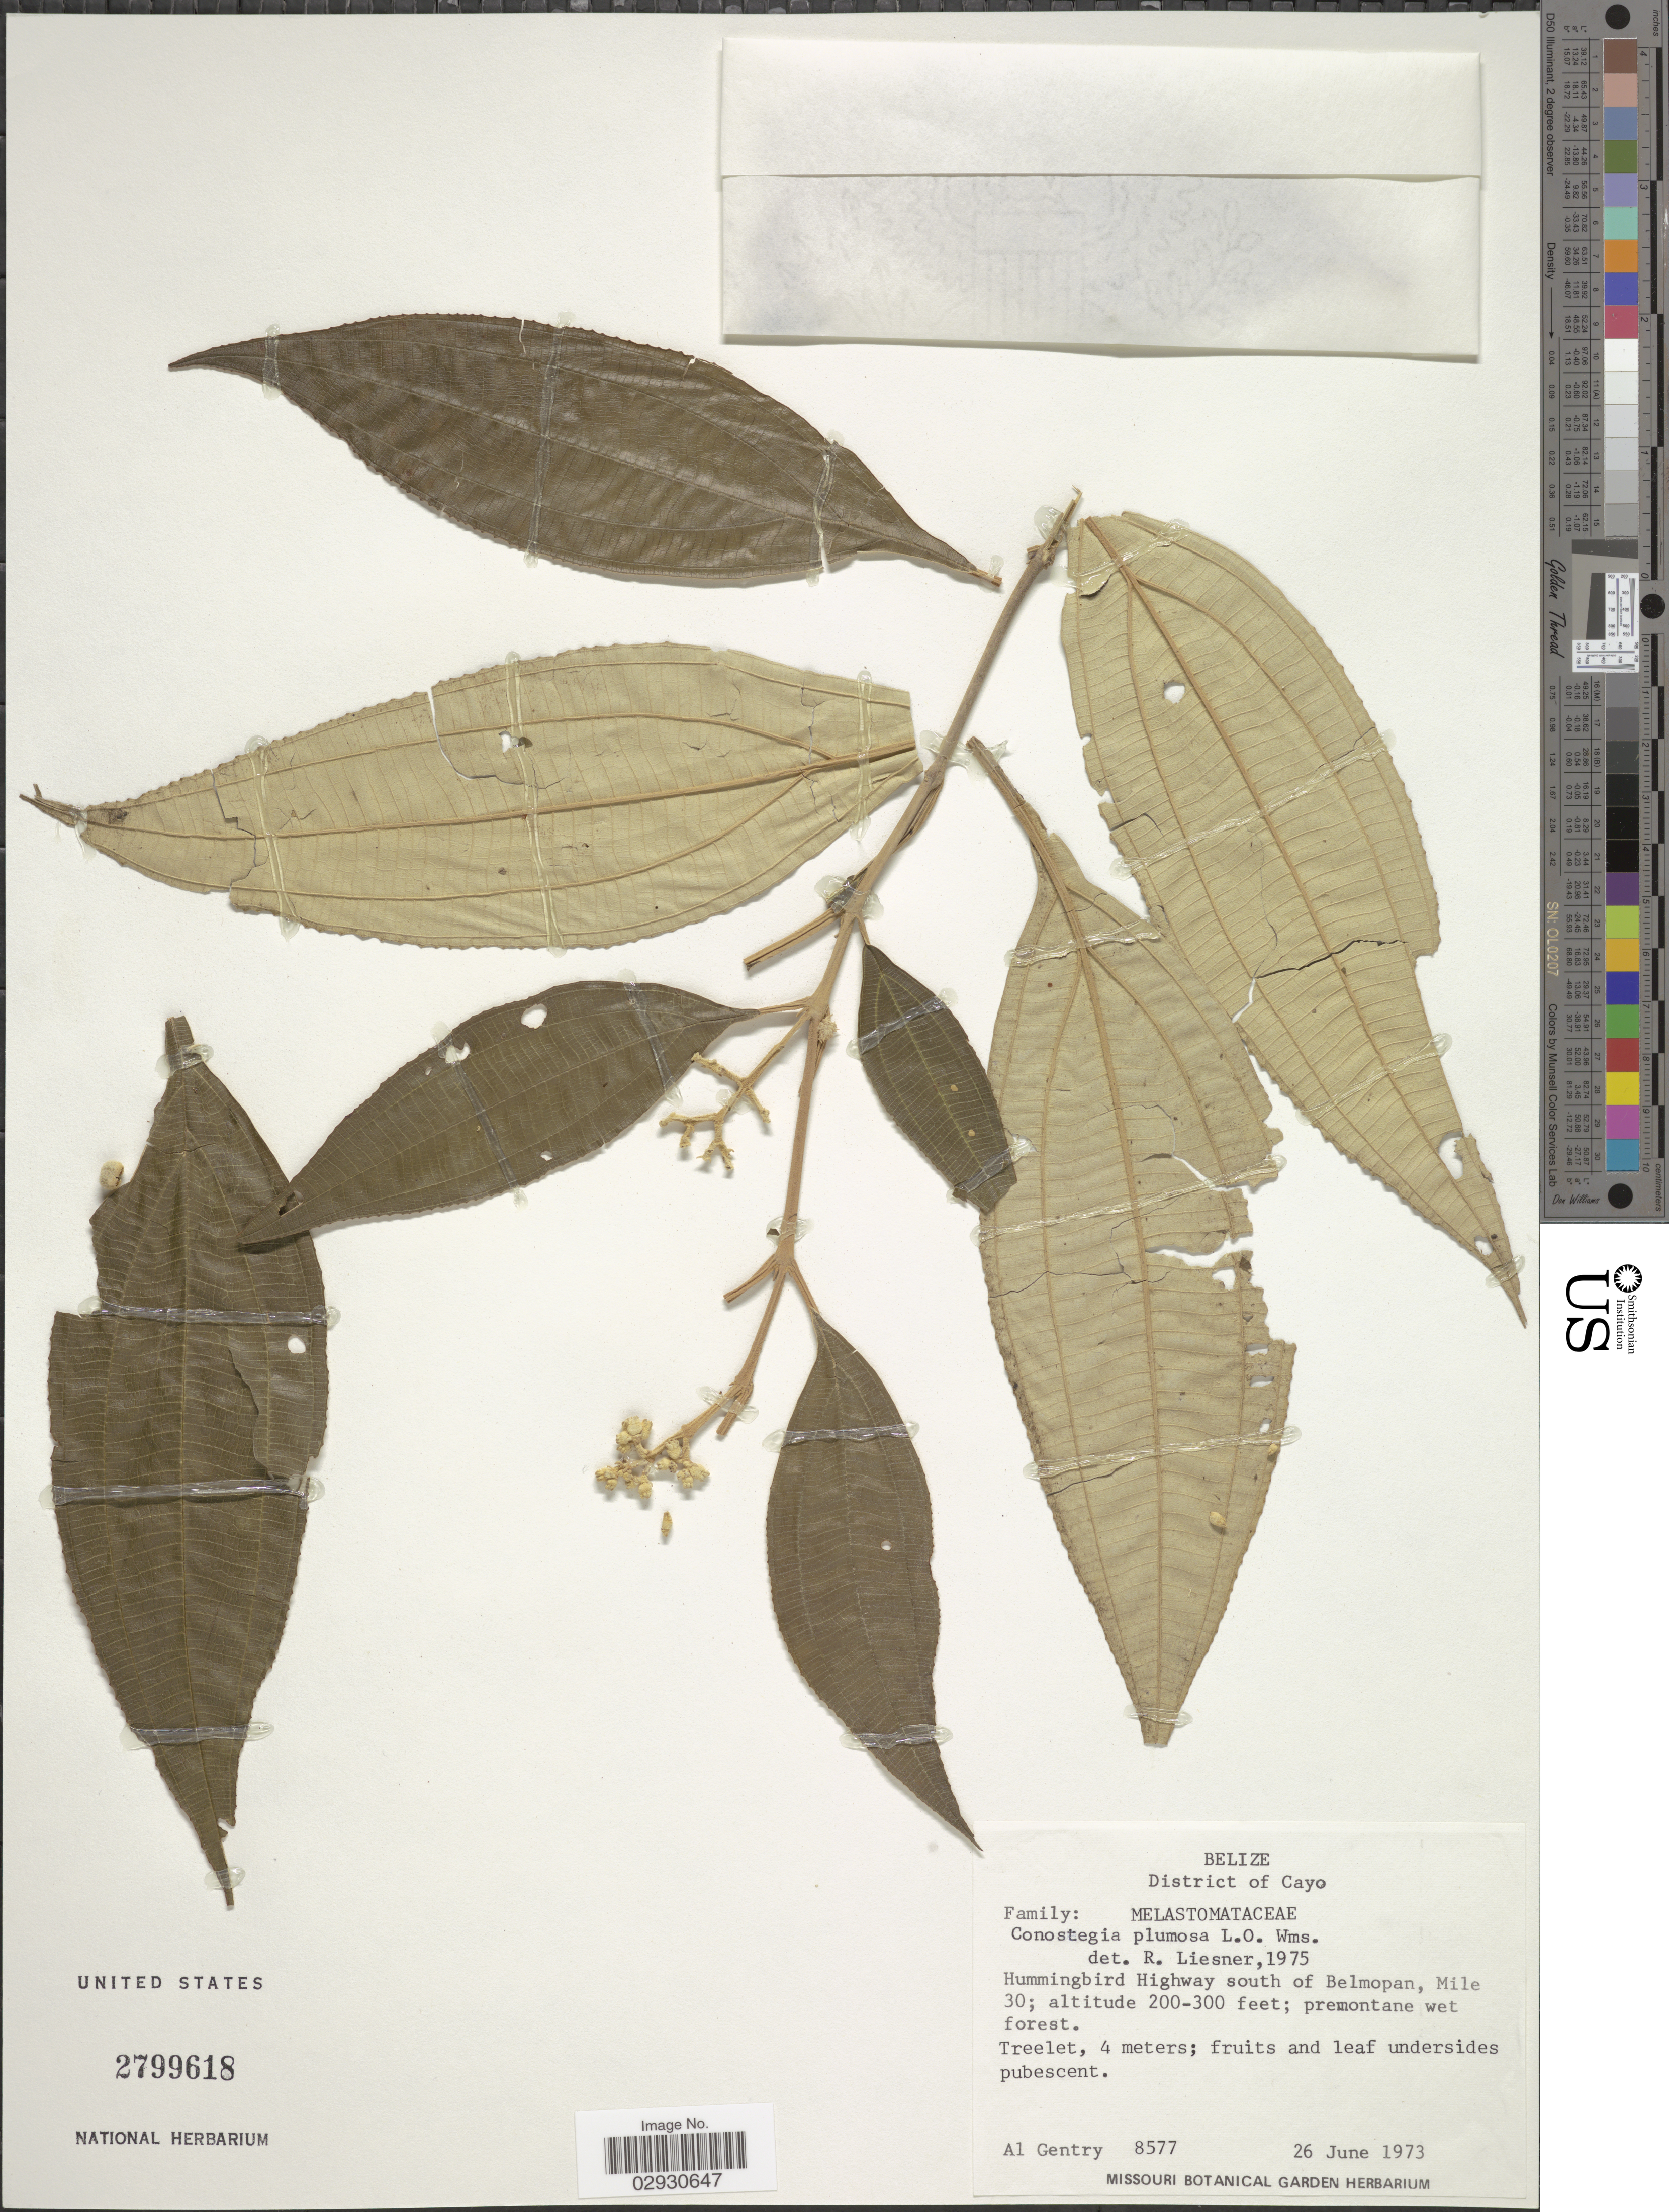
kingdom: Plantae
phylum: Tracheophyta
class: Magnoliopsida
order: Myrtales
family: Melastomataceae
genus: Conostegia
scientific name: Conostegia plumosa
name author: L.O. Williams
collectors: A. H. Gentry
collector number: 8577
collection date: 1973-06-26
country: Belize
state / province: Cayo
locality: District of Cayo, Hummingbird Highway south of Belmopan, Mile 30.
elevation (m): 61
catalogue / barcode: US 2799618